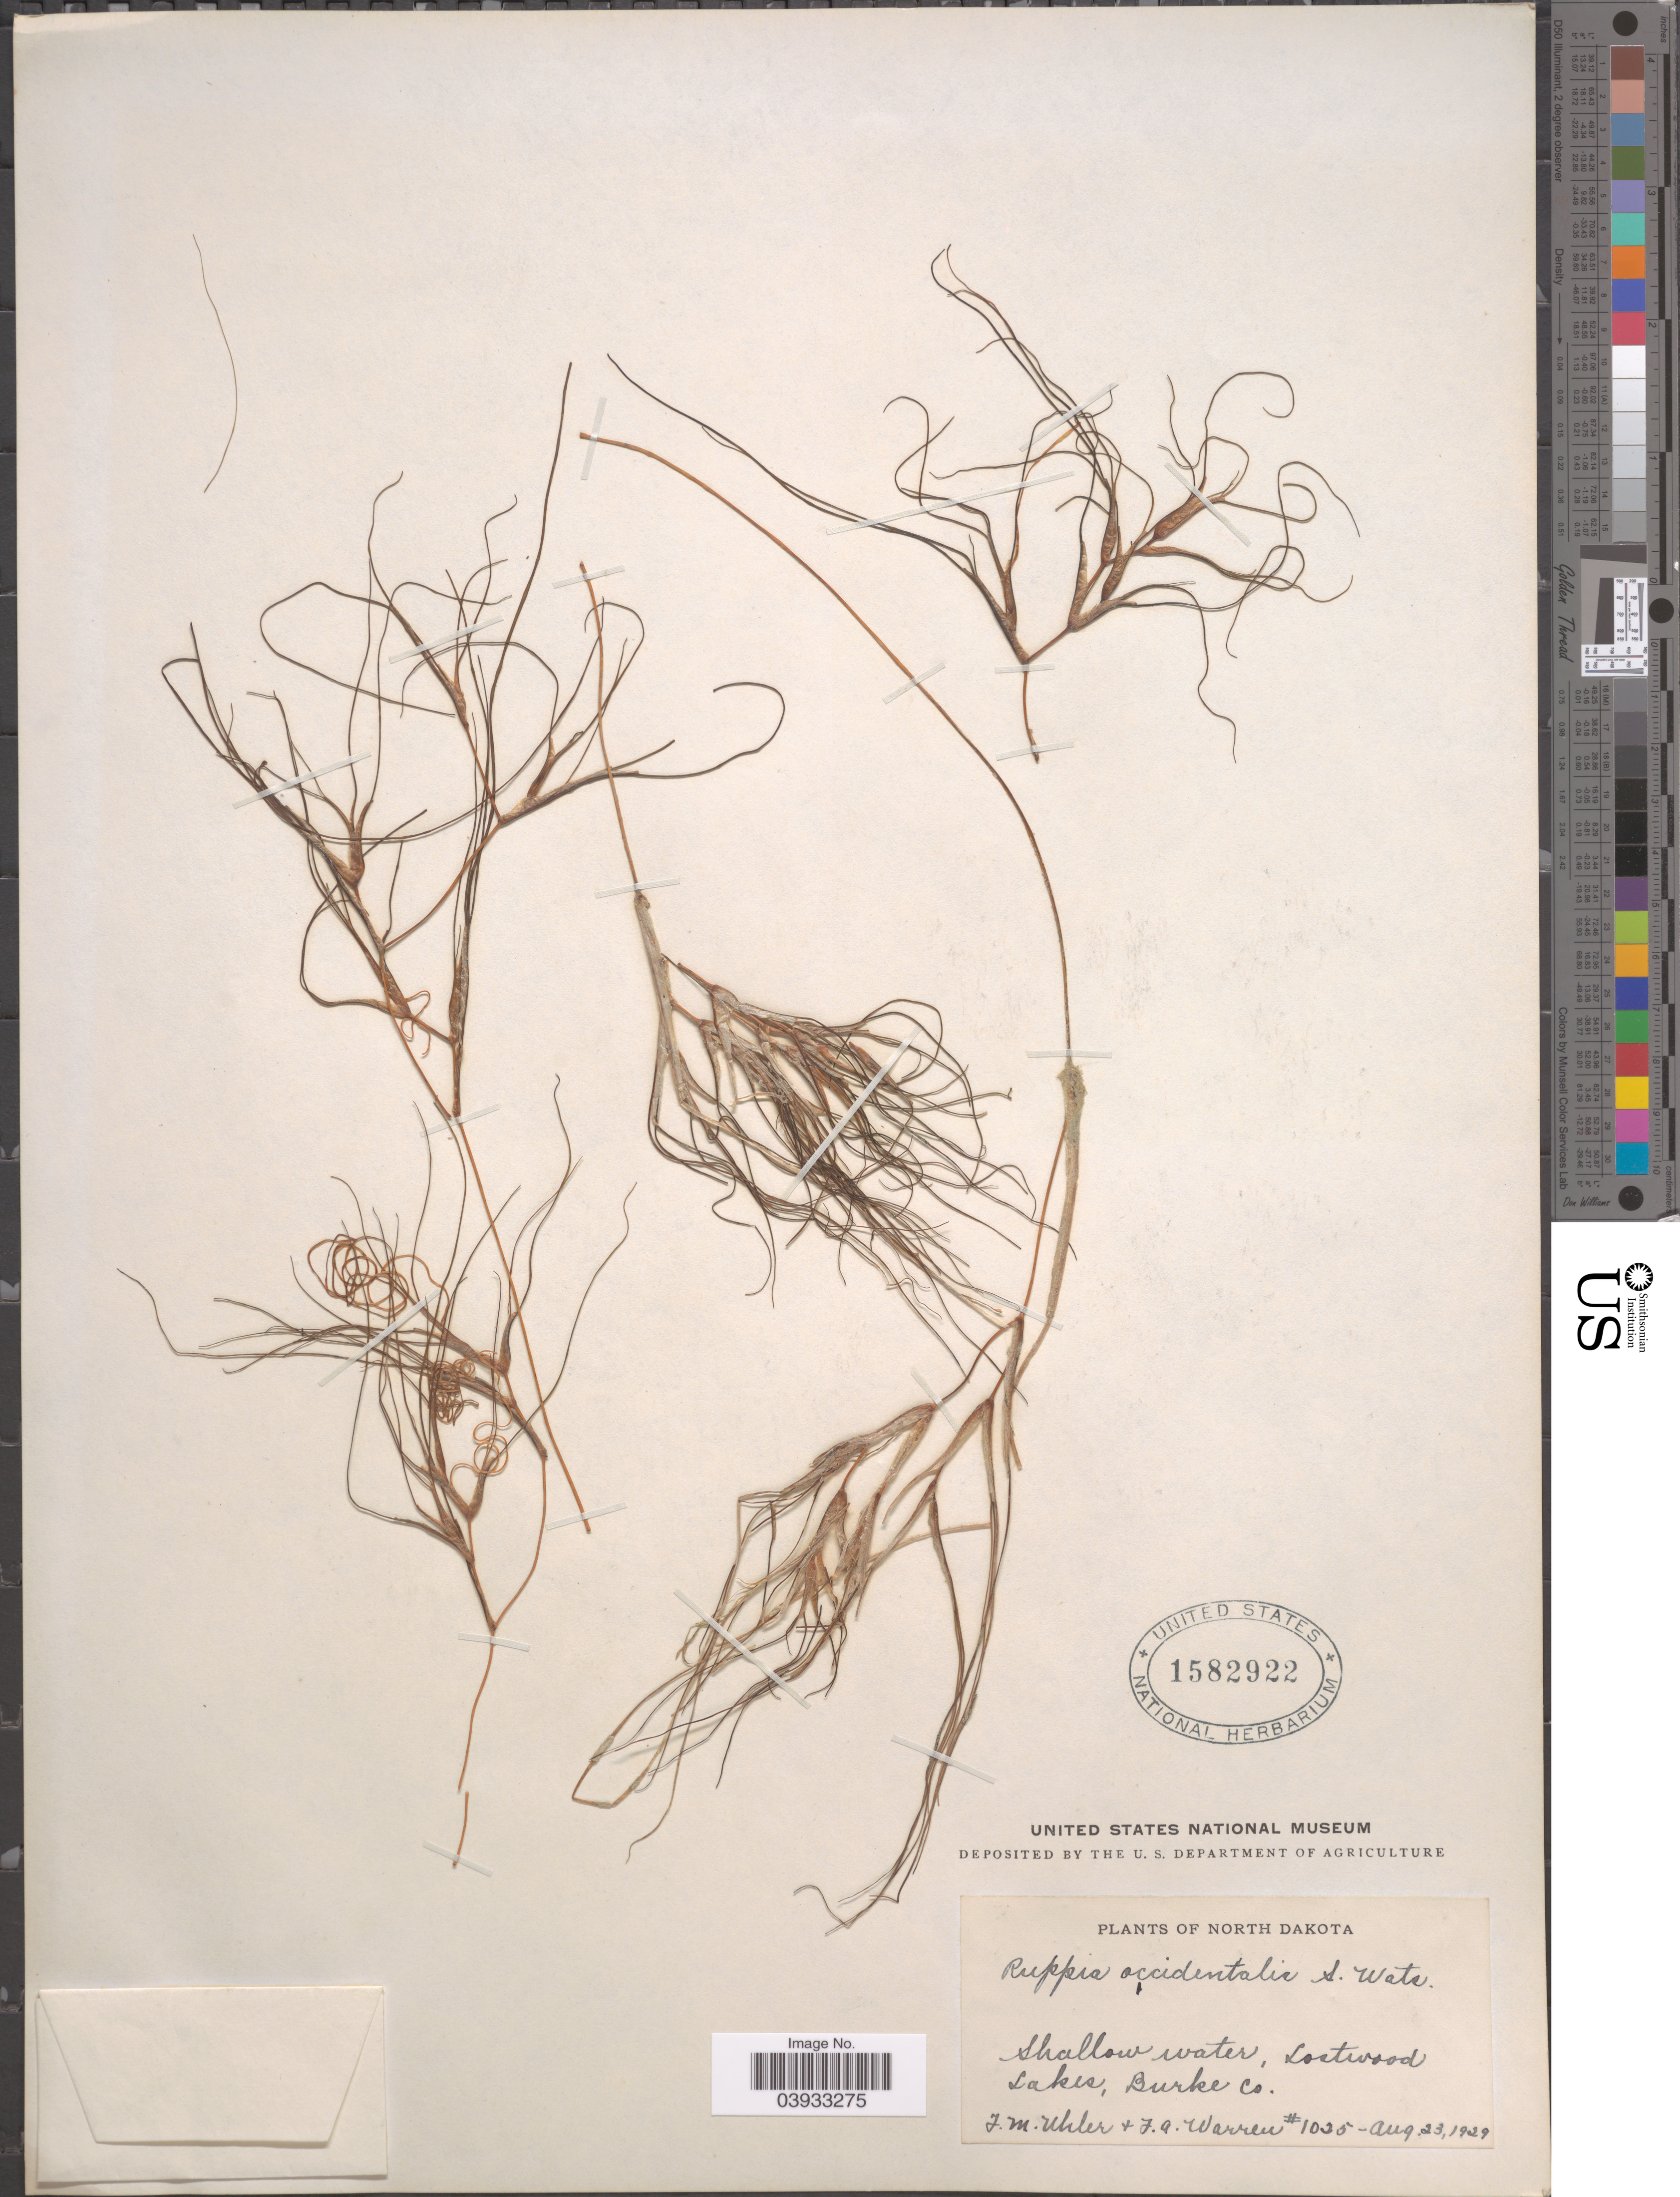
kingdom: Plantae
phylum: Tracheophyta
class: Liliopsida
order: Alismatales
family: Ruppiaceae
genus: Ruppia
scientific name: Ruppia occidentalis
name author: S. Watson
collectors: F. M. Uhler & F. Warren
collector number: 1025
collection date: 1929-08-23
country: United States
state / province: North Dakota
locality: Shallow water, Lostewood Lakes, Burke Co.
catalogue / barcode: US 1582922